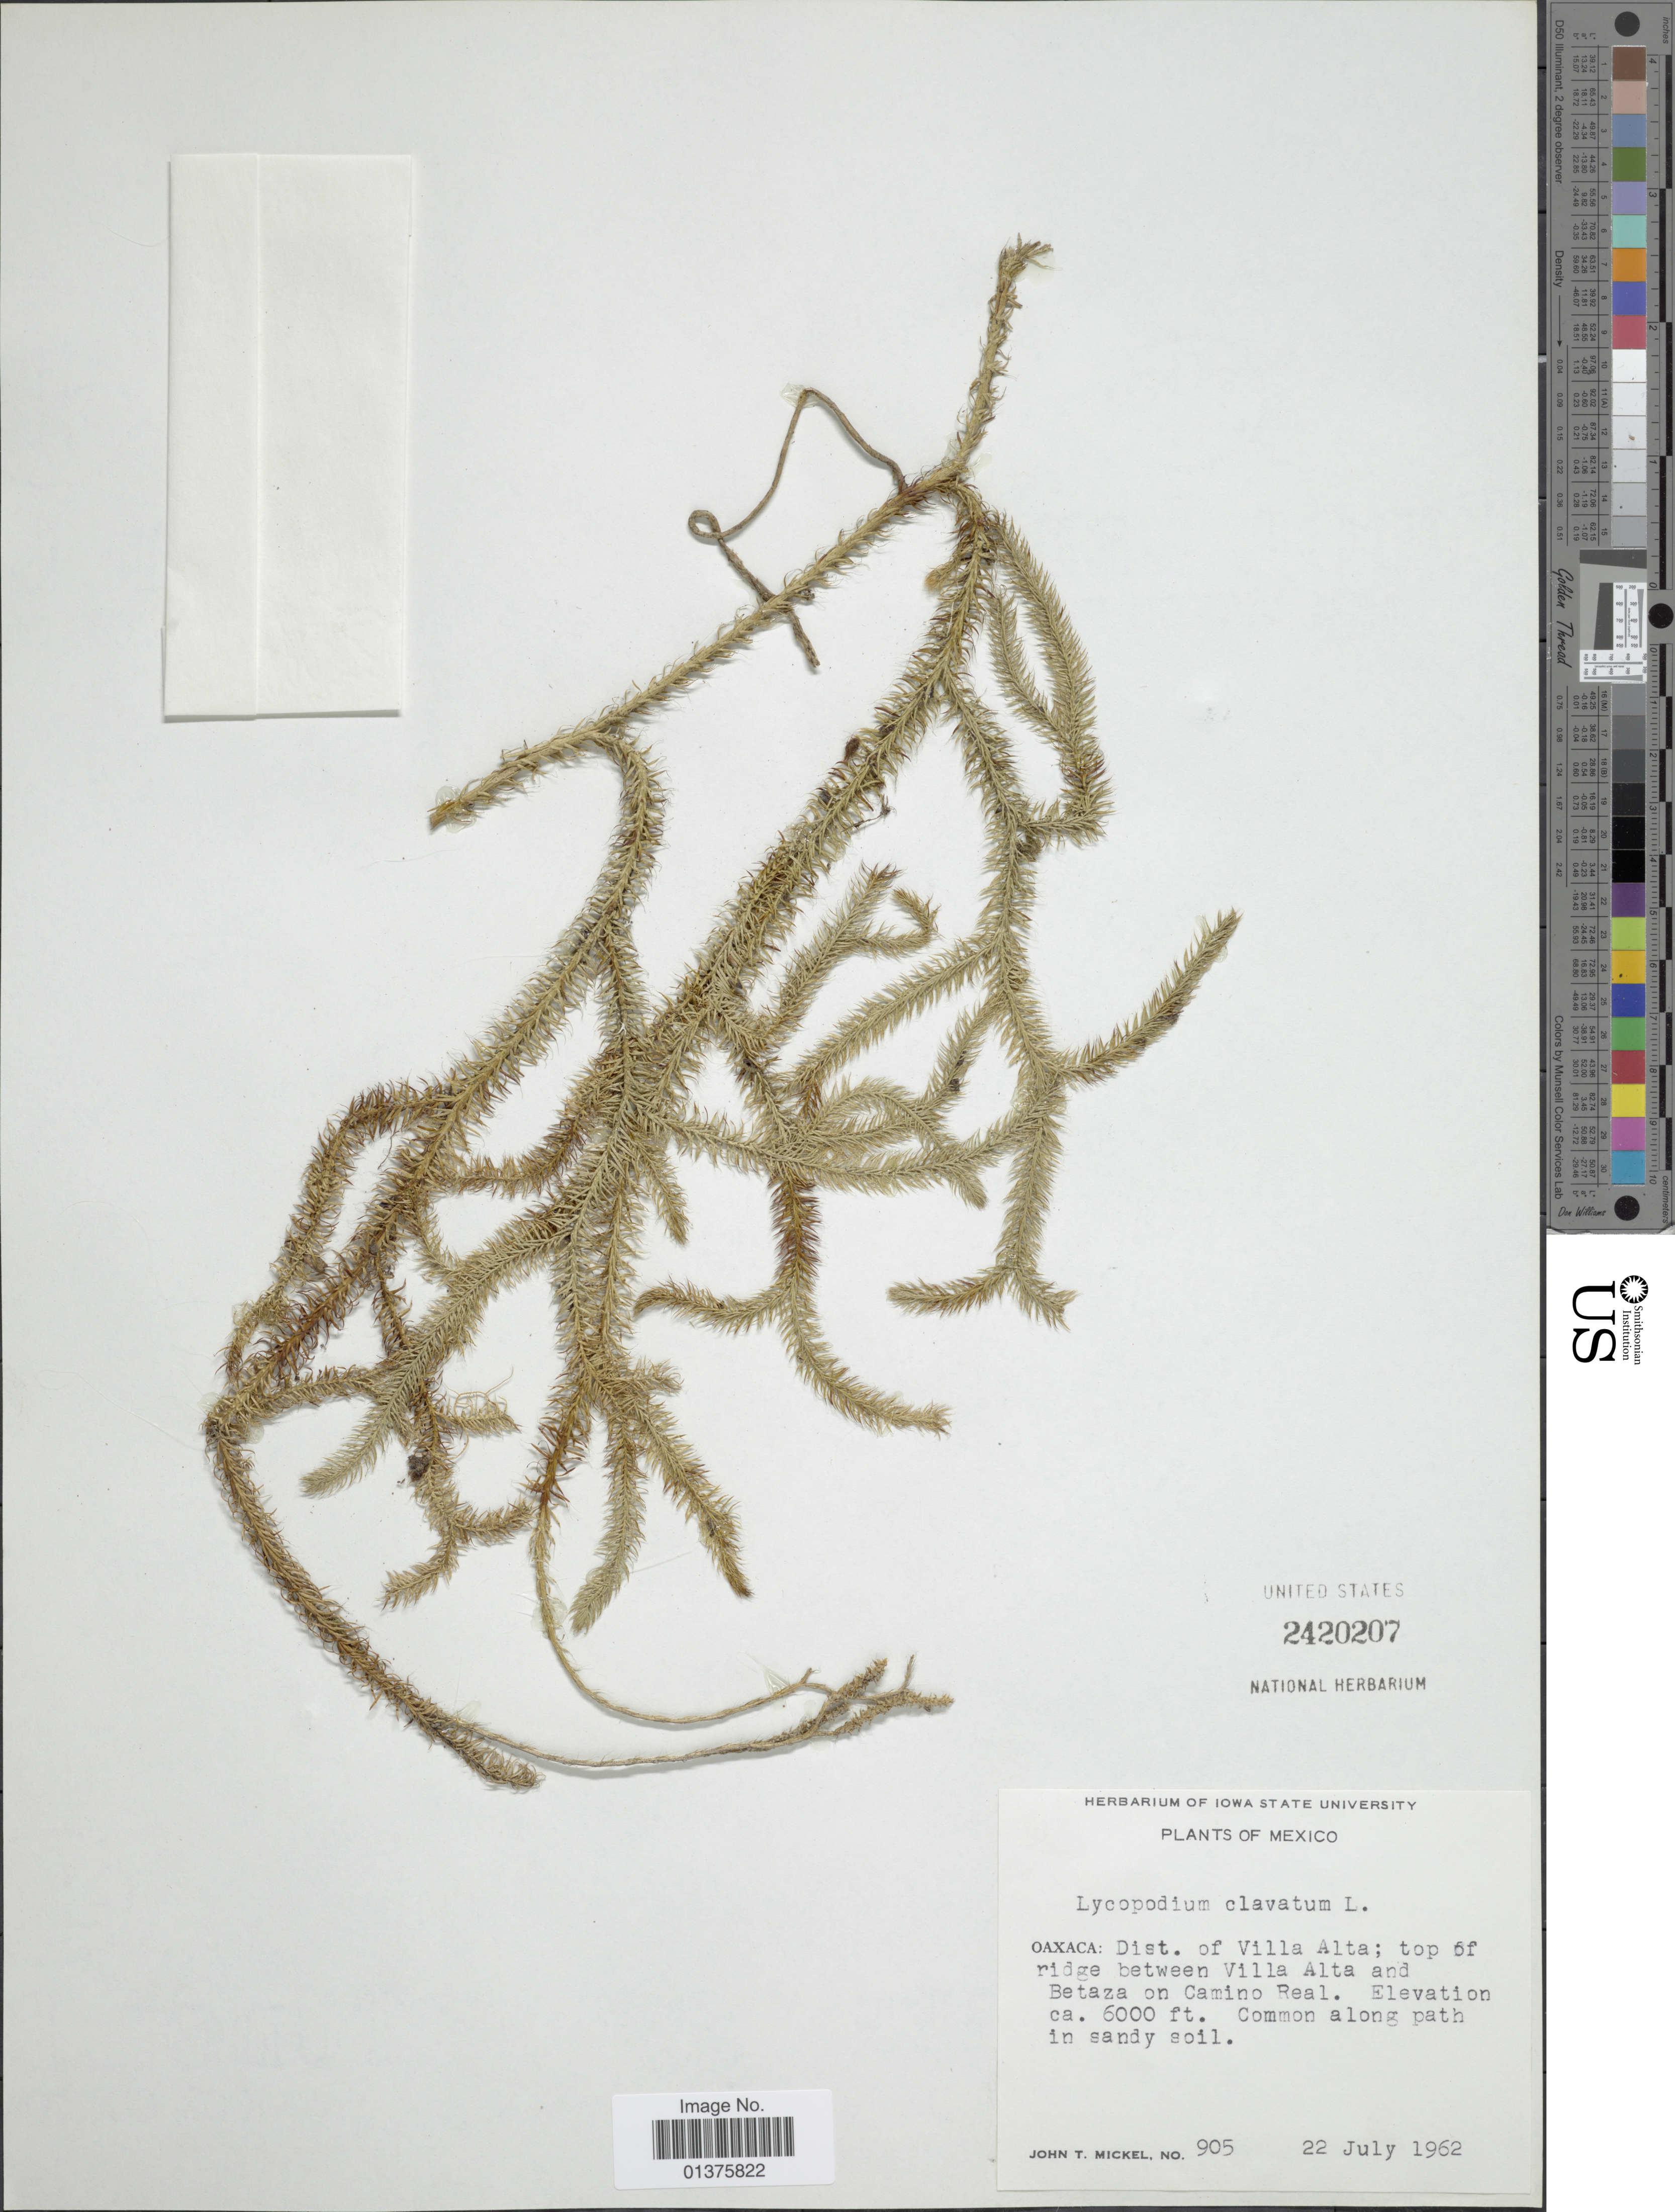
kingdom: Plantae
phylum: Tracheophyta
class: Lycopodiopsida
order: Lycopodiales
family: Lycopodiaceae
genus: Lycopodium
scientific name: Lycopodium clavatum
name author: L.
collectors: J. T. Mickel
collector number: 905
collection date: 1962-07-22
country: Mexico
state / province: Oaxaca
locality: Dist. of Villa Alta; top of ridge between Villa Alta and Betaza on Camino Real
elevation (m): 1829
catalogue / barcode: US 2420207